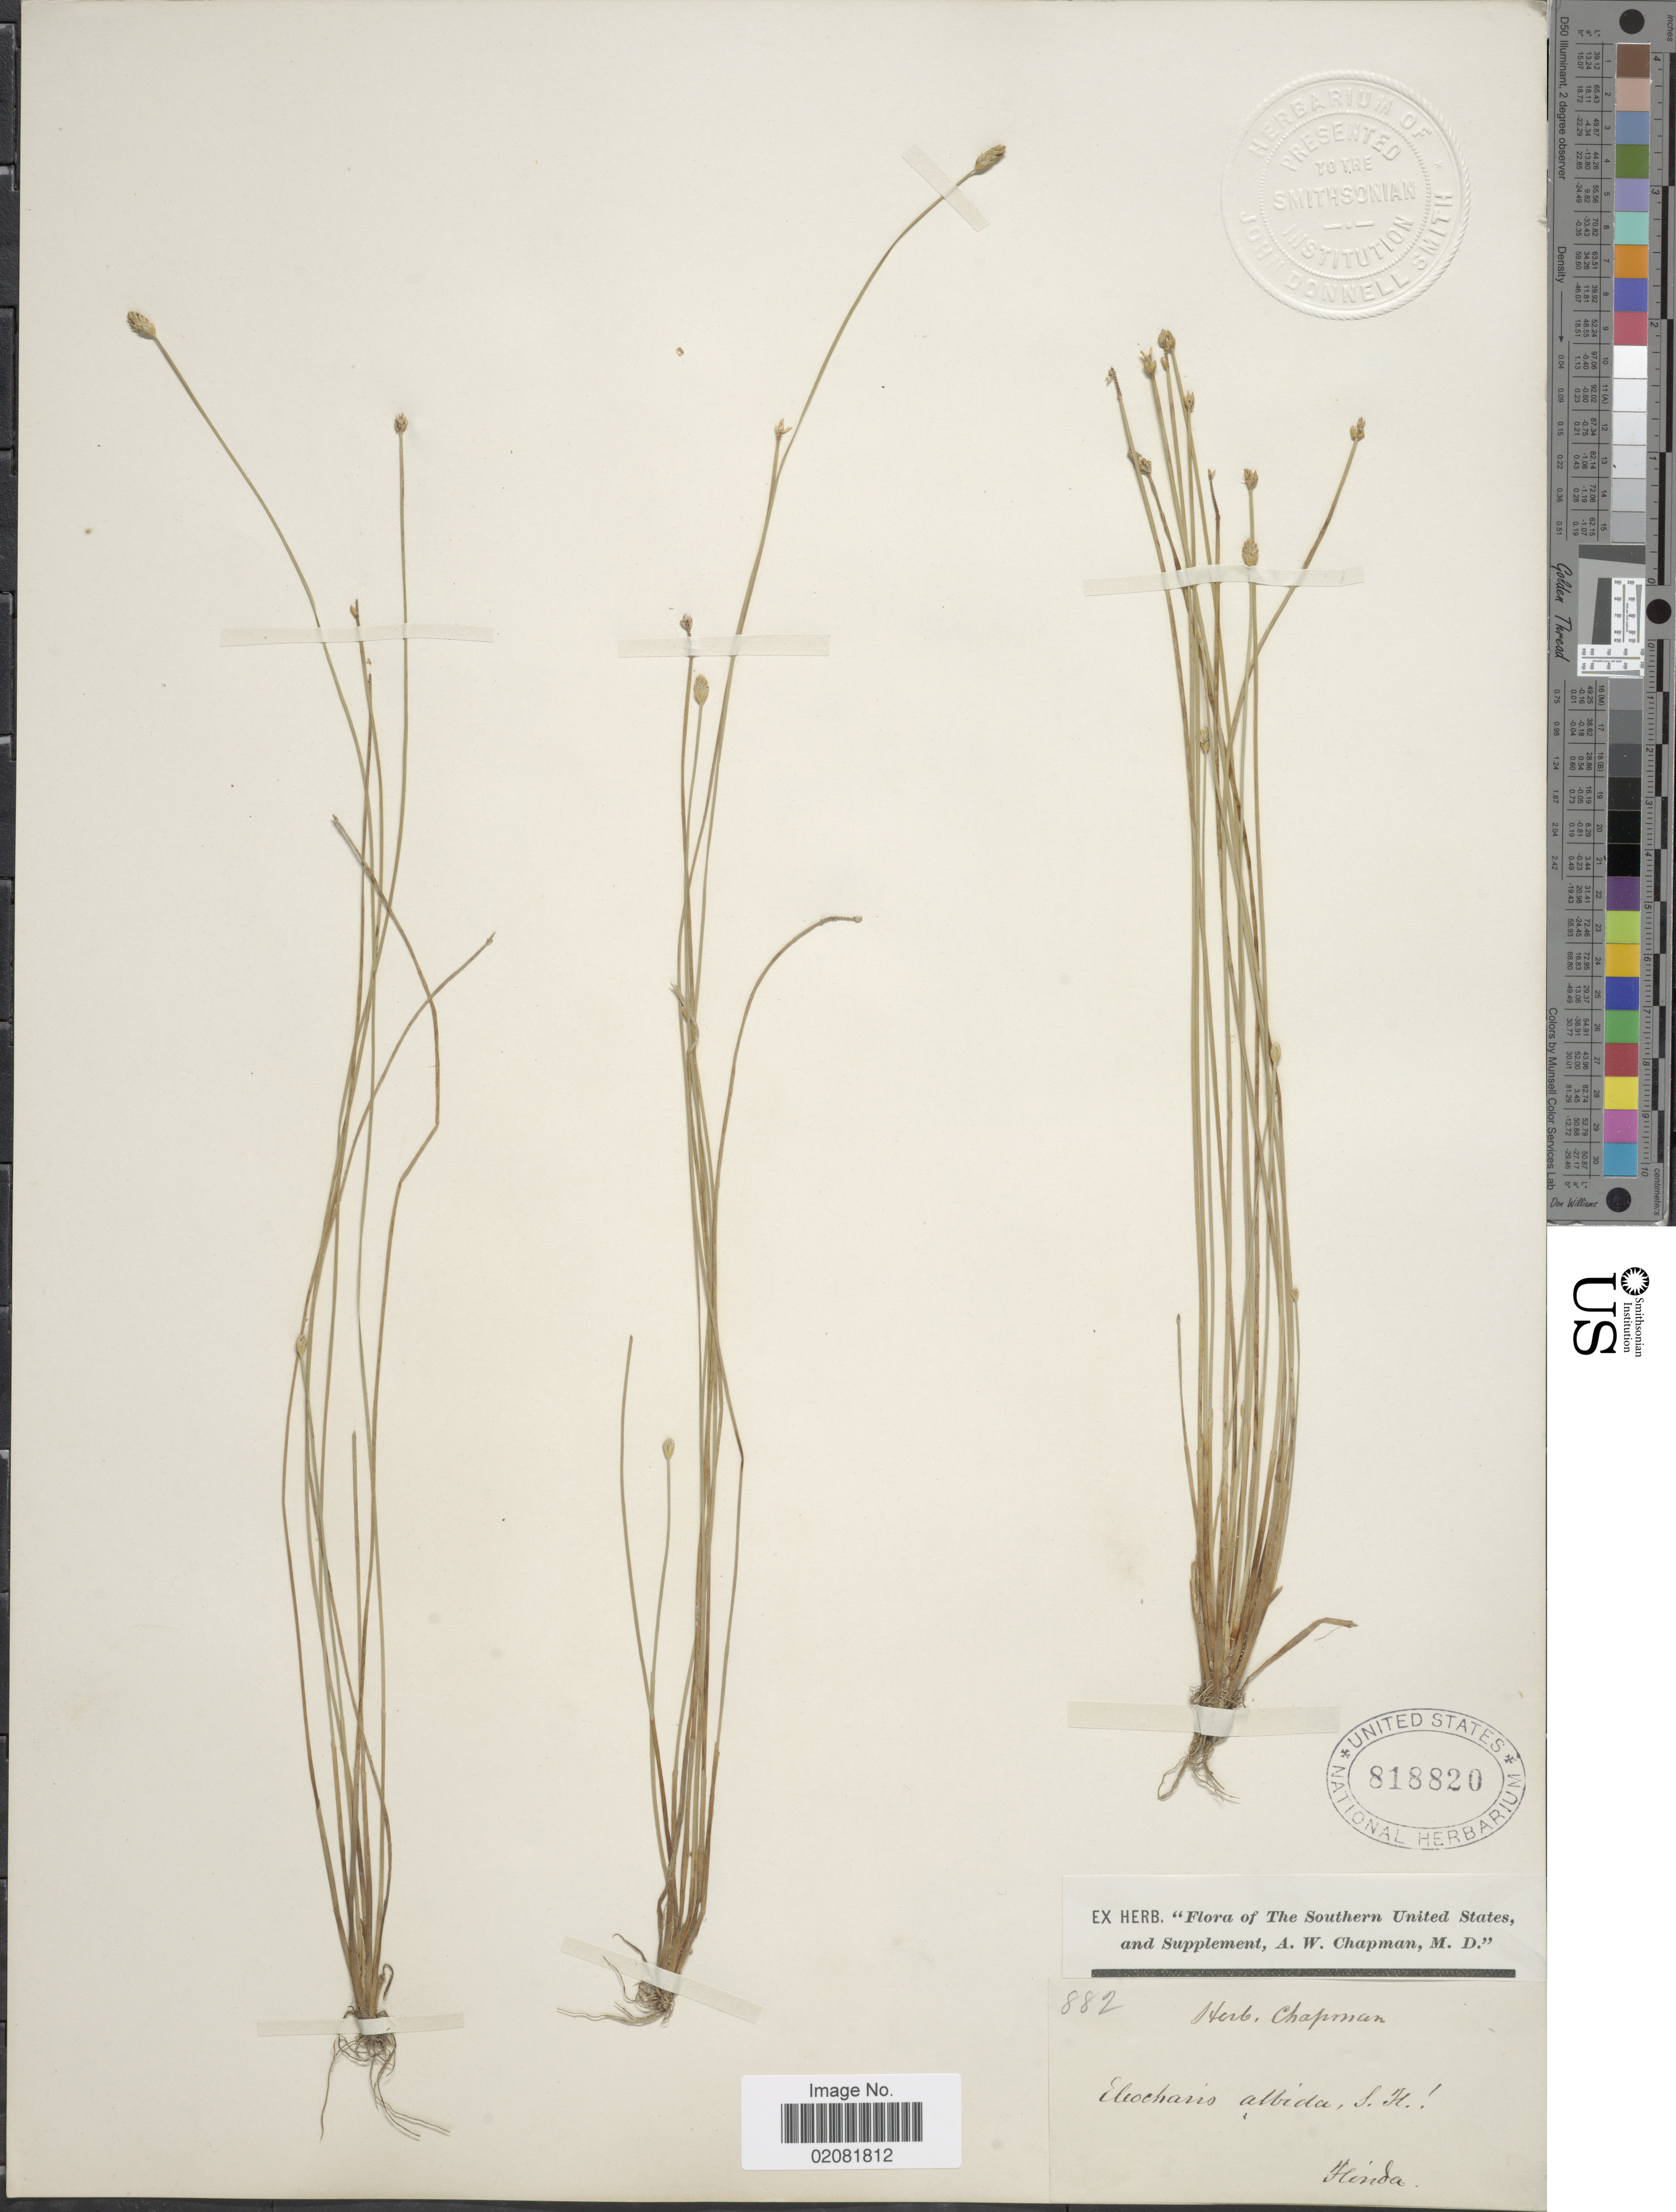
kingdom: Plantae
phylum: Tracheophyta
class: Liliopsida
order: Poales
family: Cyperaceae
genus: Eleocharis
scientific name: Eleocharis albida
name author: Torr.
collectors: ex herb. A.W. Chapman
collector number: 882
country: United States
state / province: Florida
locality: Southern United States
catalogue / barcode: US 818820